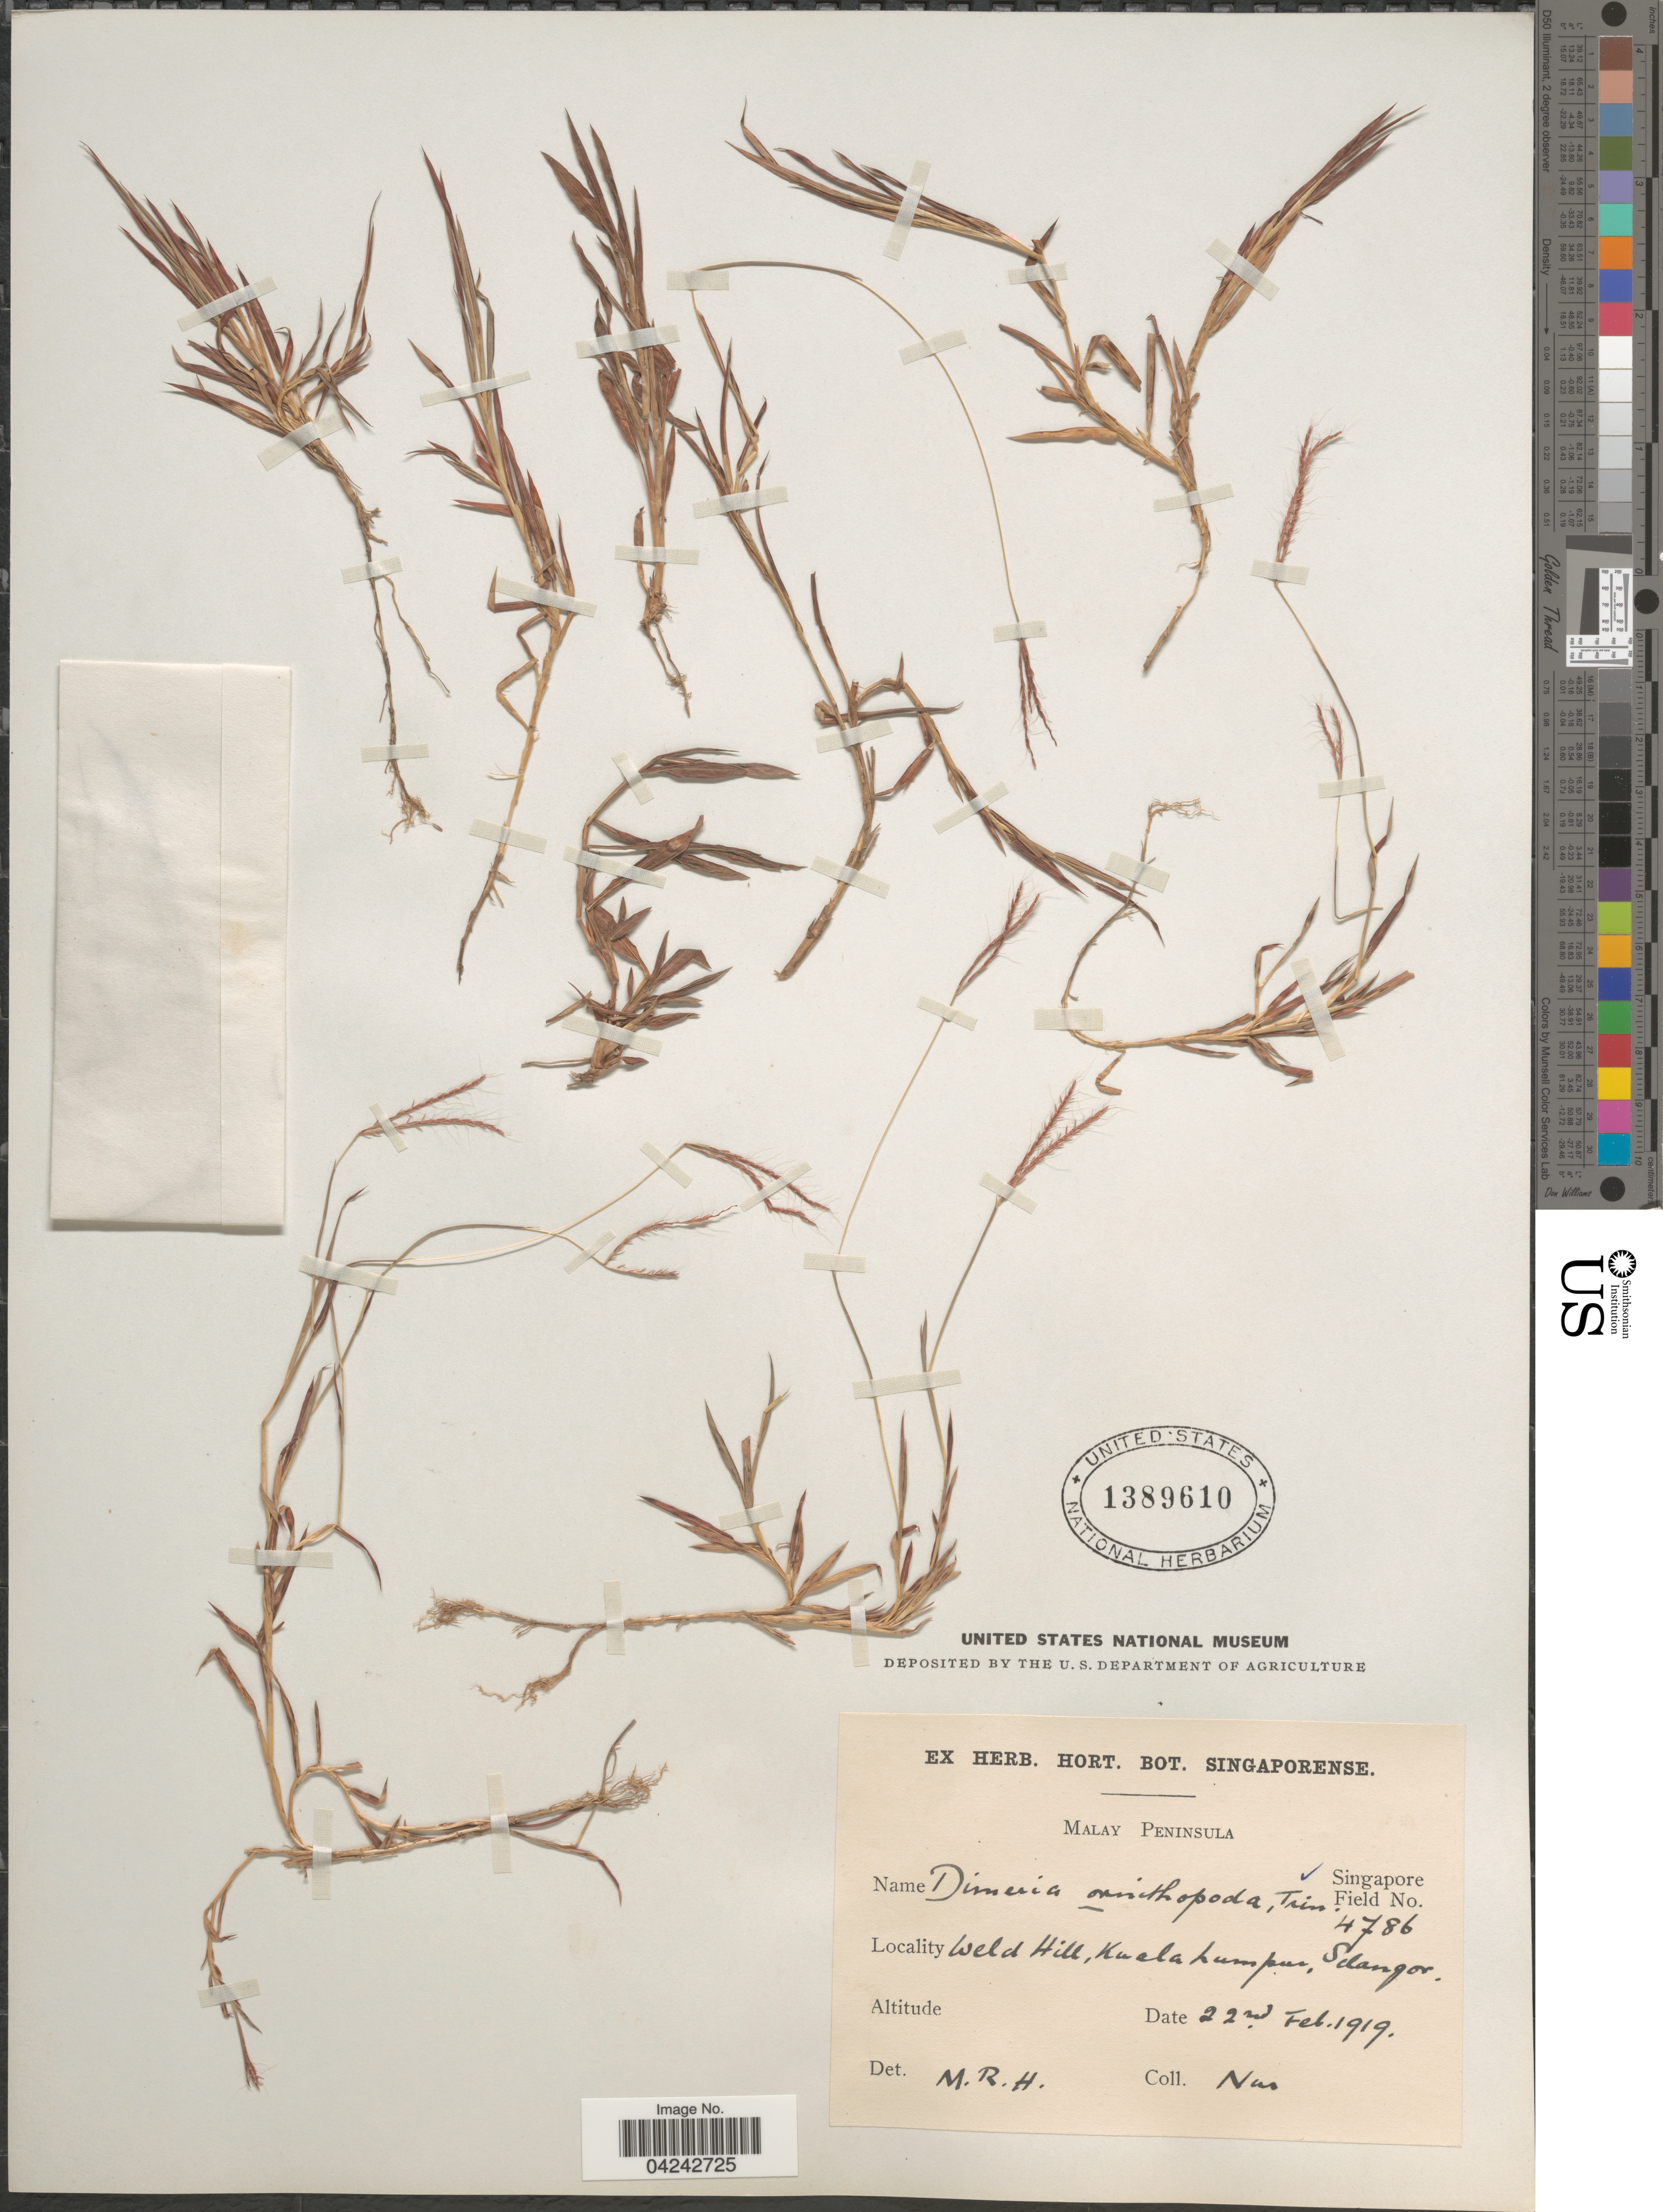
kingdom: Plantae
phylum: Tracheophyta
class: Liliopsida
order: Poales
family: Poaceae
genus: Dimeria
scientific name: Dimeria ornithopoda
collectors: -. Nur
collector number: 4786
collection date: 1919-02-22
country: Malaysia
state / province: Selangor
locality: Malay Peninsula. Weld Hill, Kuala Lumpur, Selangor.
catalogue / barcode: US 1389610